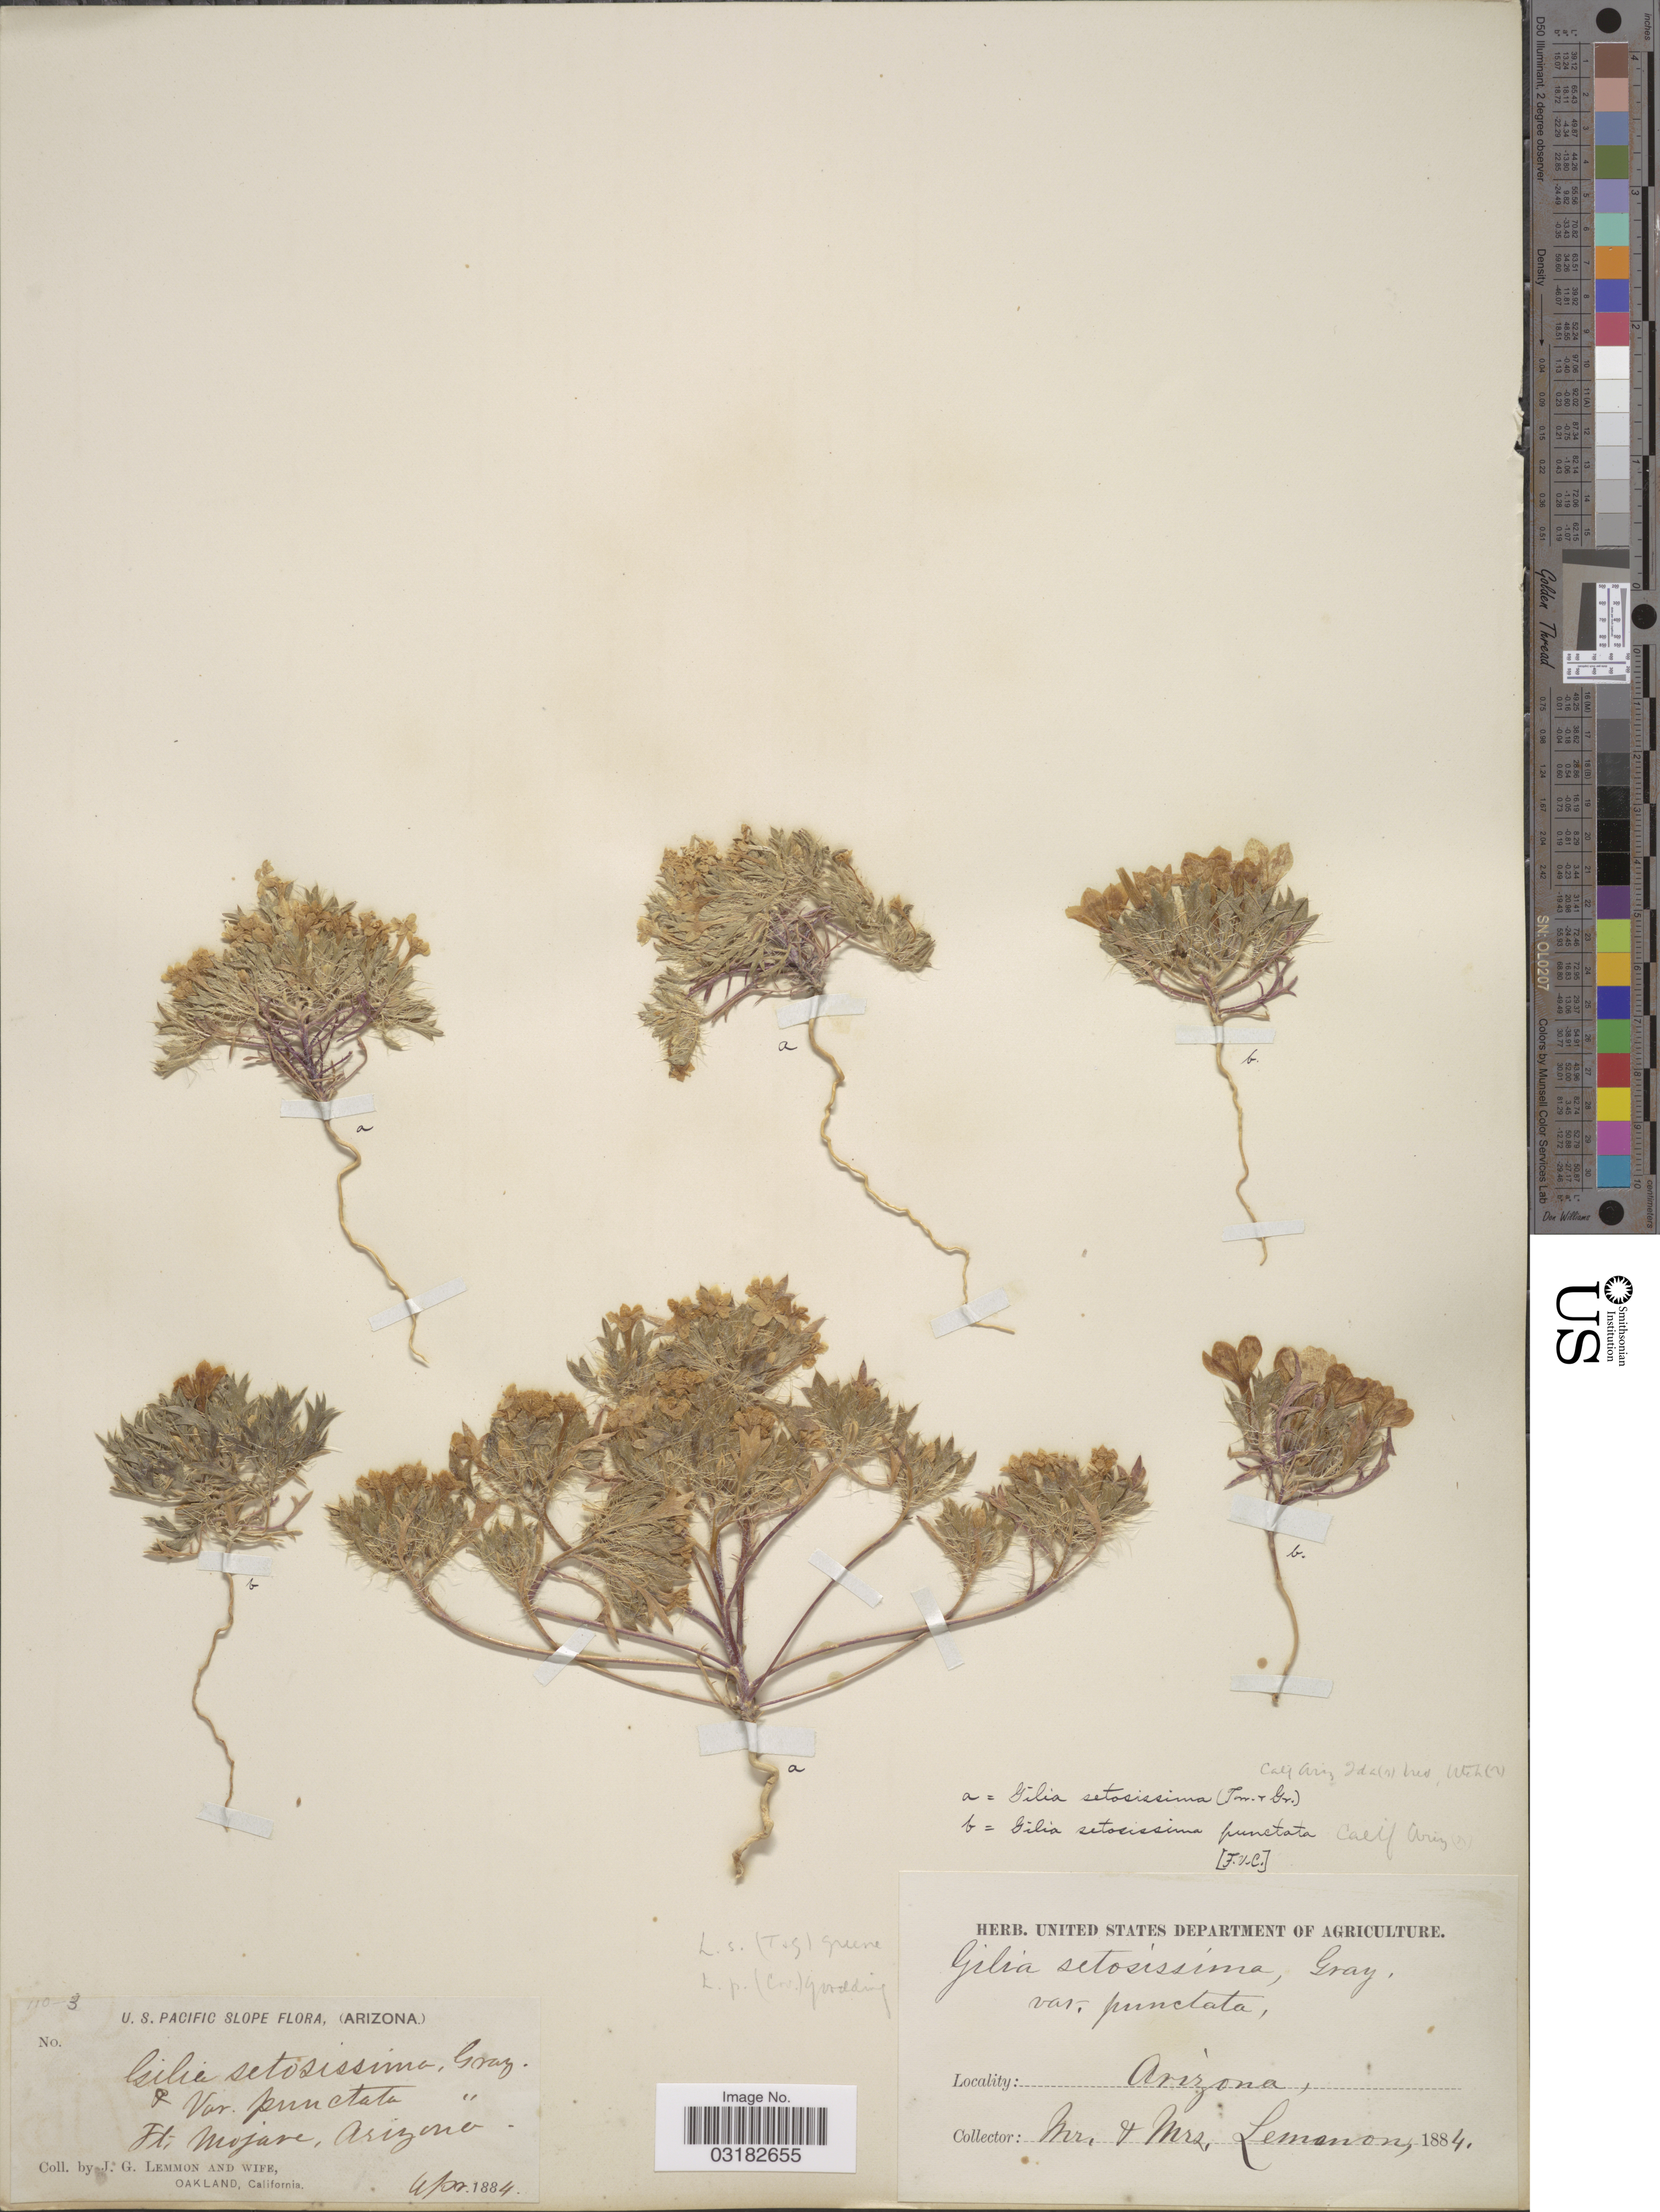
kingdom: Plantae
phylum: Tracheophyta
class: Magnoliopsida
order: Ericales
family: Polemoniaceae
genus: Langloisia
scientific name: Langloisia setosissima subsp. punctata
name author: (A. Gray ex Coville) Timbrook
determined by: Strong, Mark T., (BOT), Smithsonian Institution - National Museum of Natural History (UNITED STATES)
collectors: J. Lemmon & Mrs. J. G. Lemmon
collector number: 110-3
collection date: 1884-04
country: United States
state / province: Arizona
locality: U.S. Pacific slope. Ft. Mojave.